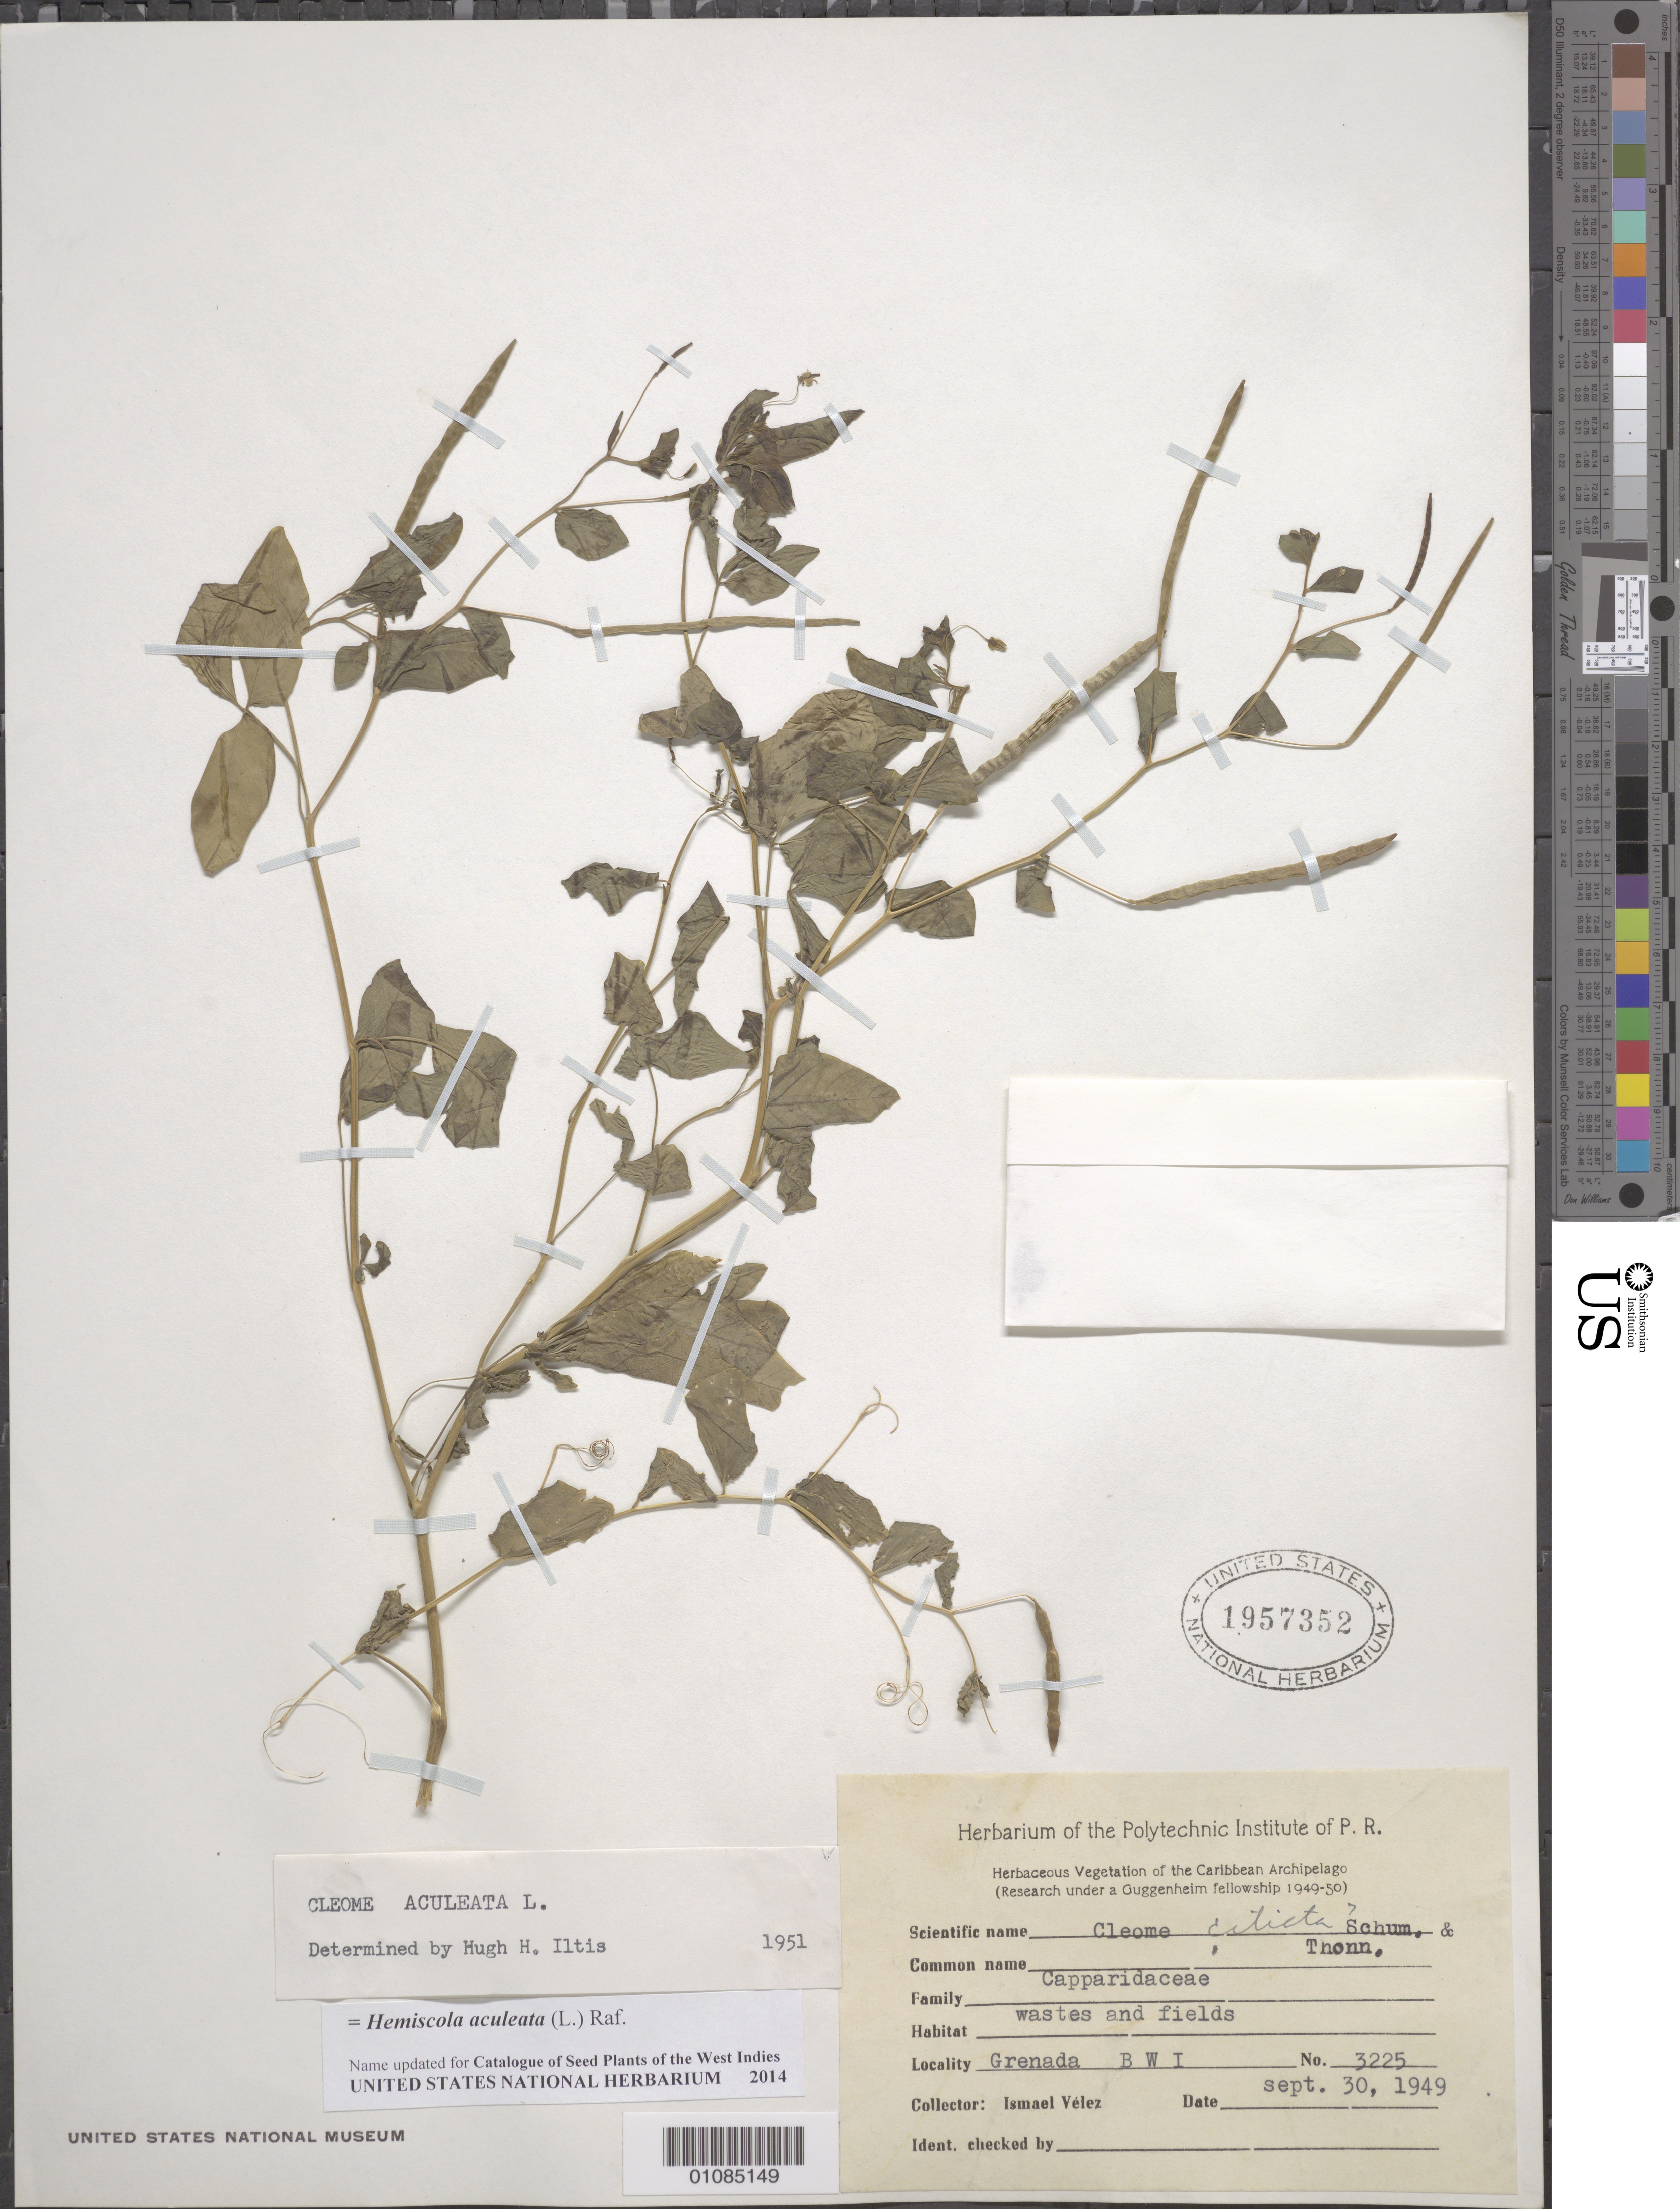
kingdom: Plantae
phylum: Tracheophyta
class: Magnoliopsida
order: Brassicales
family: Cleomaceae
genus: Tarenaya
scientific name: Tarenaya aculeata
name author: (L.) Soares Neto & Roalson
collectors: I. Velez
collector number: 3225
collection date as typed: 30 Sep 1949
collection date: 1949-09-30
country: Grenada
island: Grenada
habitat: Wastes and fields.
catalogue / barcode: US 1957352